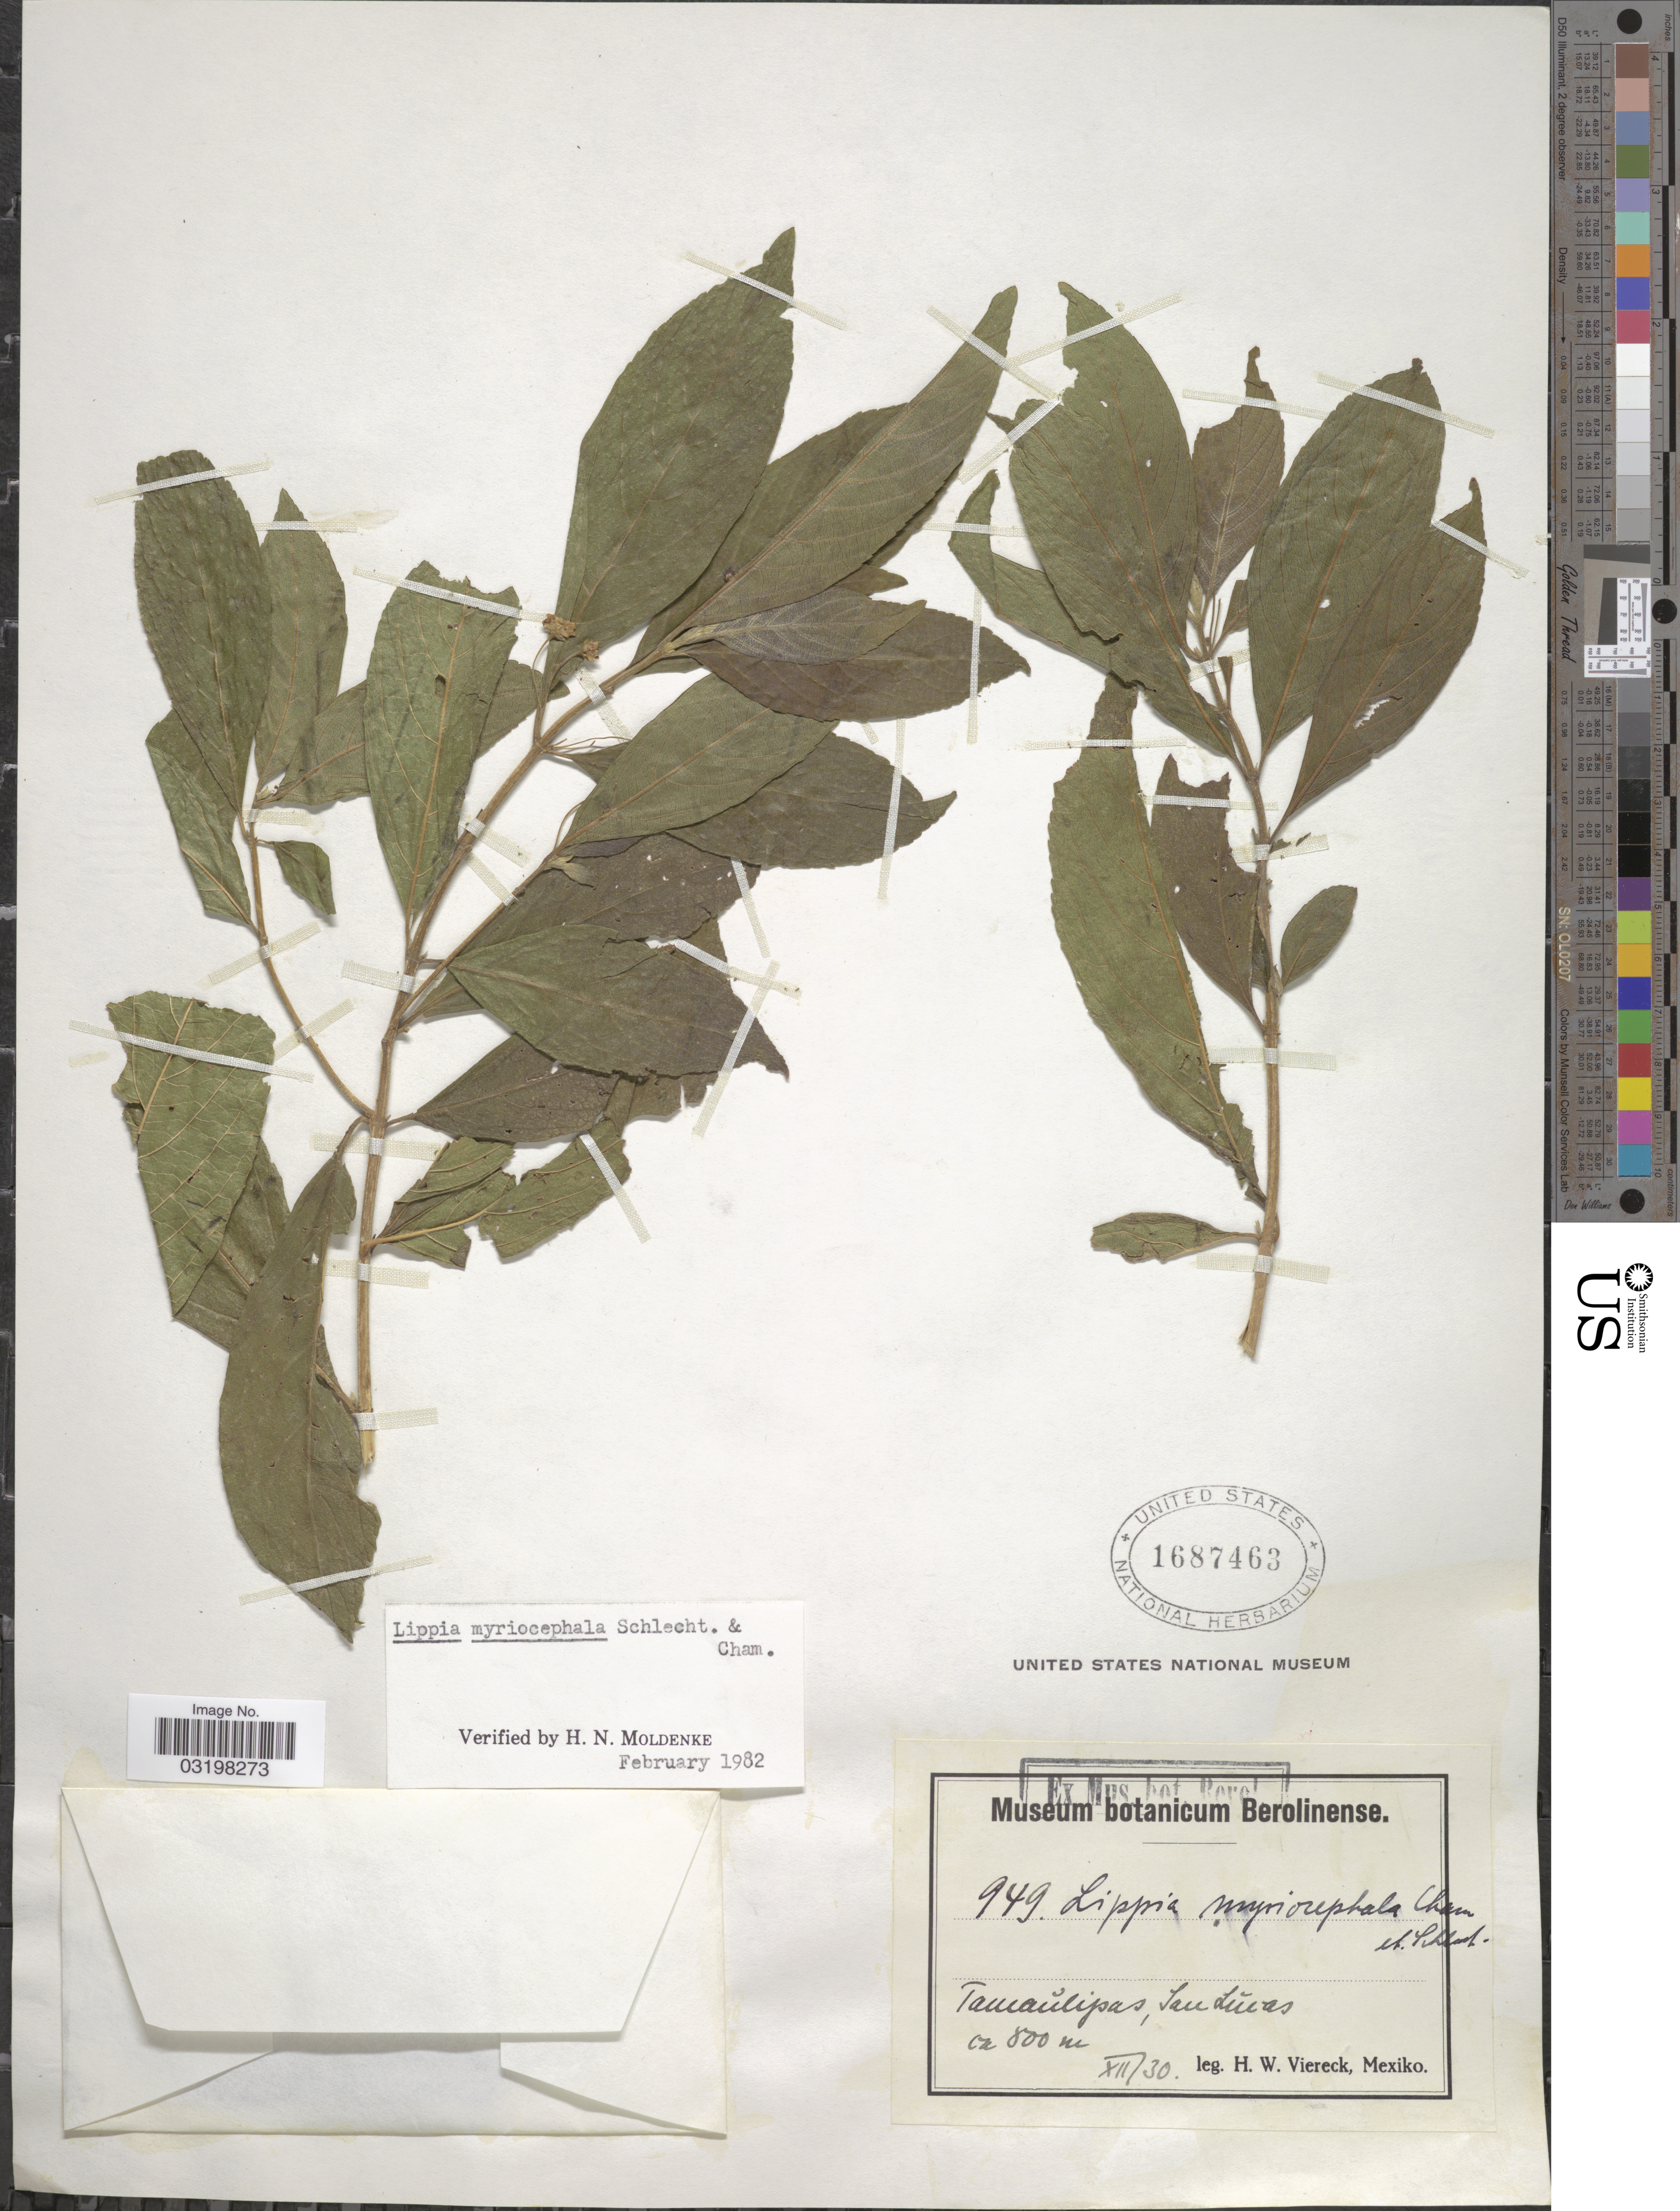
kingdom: Plantae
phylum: Tracheophyta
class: Magnoliopsida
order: Lamiales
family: Verbenaceae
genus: Lippia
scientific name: Lippia myriocephala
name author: Schltdl. & Cham.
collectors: H. W. Viereck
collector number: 949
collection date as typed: Transcribed d/m/y: /12/30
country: Mexico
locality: Tamaŭlipas, San Lŭcas.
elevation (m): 800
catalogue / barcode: US 1687463